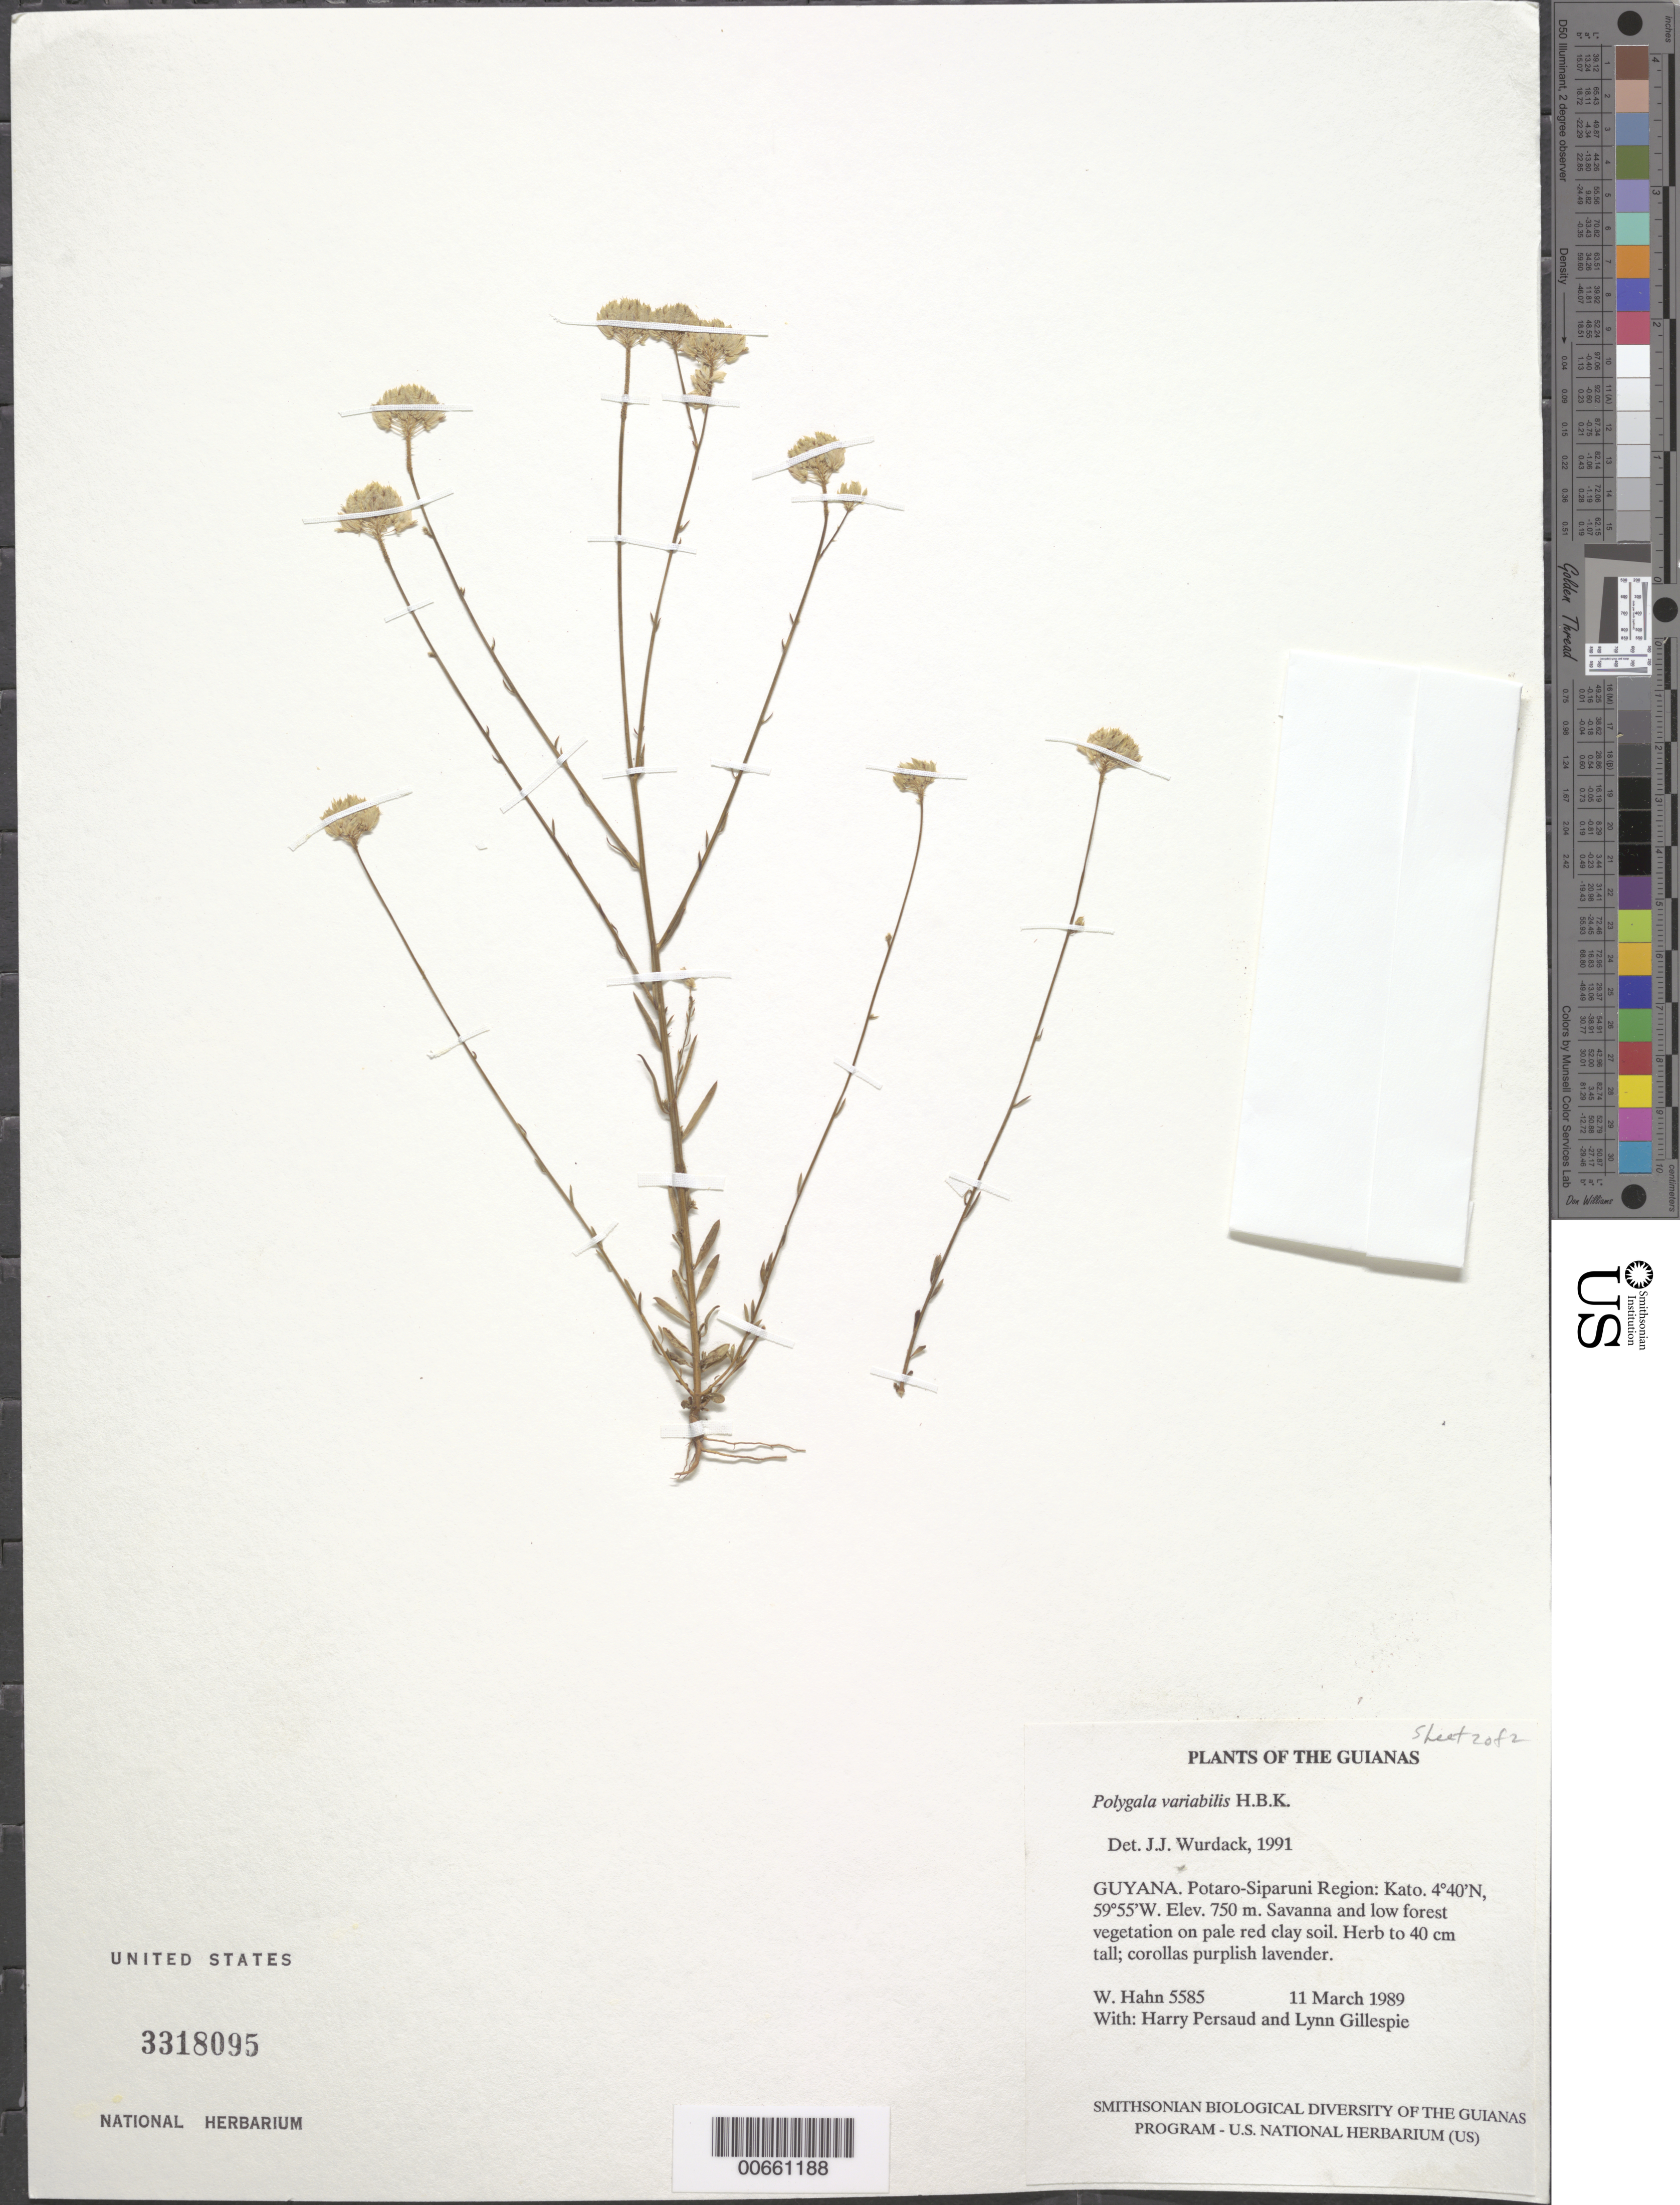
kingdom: Plantae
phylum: Tracheophyta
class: Magnoliopsida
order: Fabales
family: Polygalaceae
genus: Polygala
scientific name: Polygala variabilis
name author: Kunth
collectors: W. Hahn, H. Persaud & L. J. Gillespie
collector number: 5585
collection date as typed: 11 March 1989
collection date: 1989-03-11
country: Guyana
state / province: Potaro-Siparuni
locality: Kato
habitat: Savanna and low forest vegetation on pale red clay soil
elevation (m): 750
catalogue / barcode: US 3318095